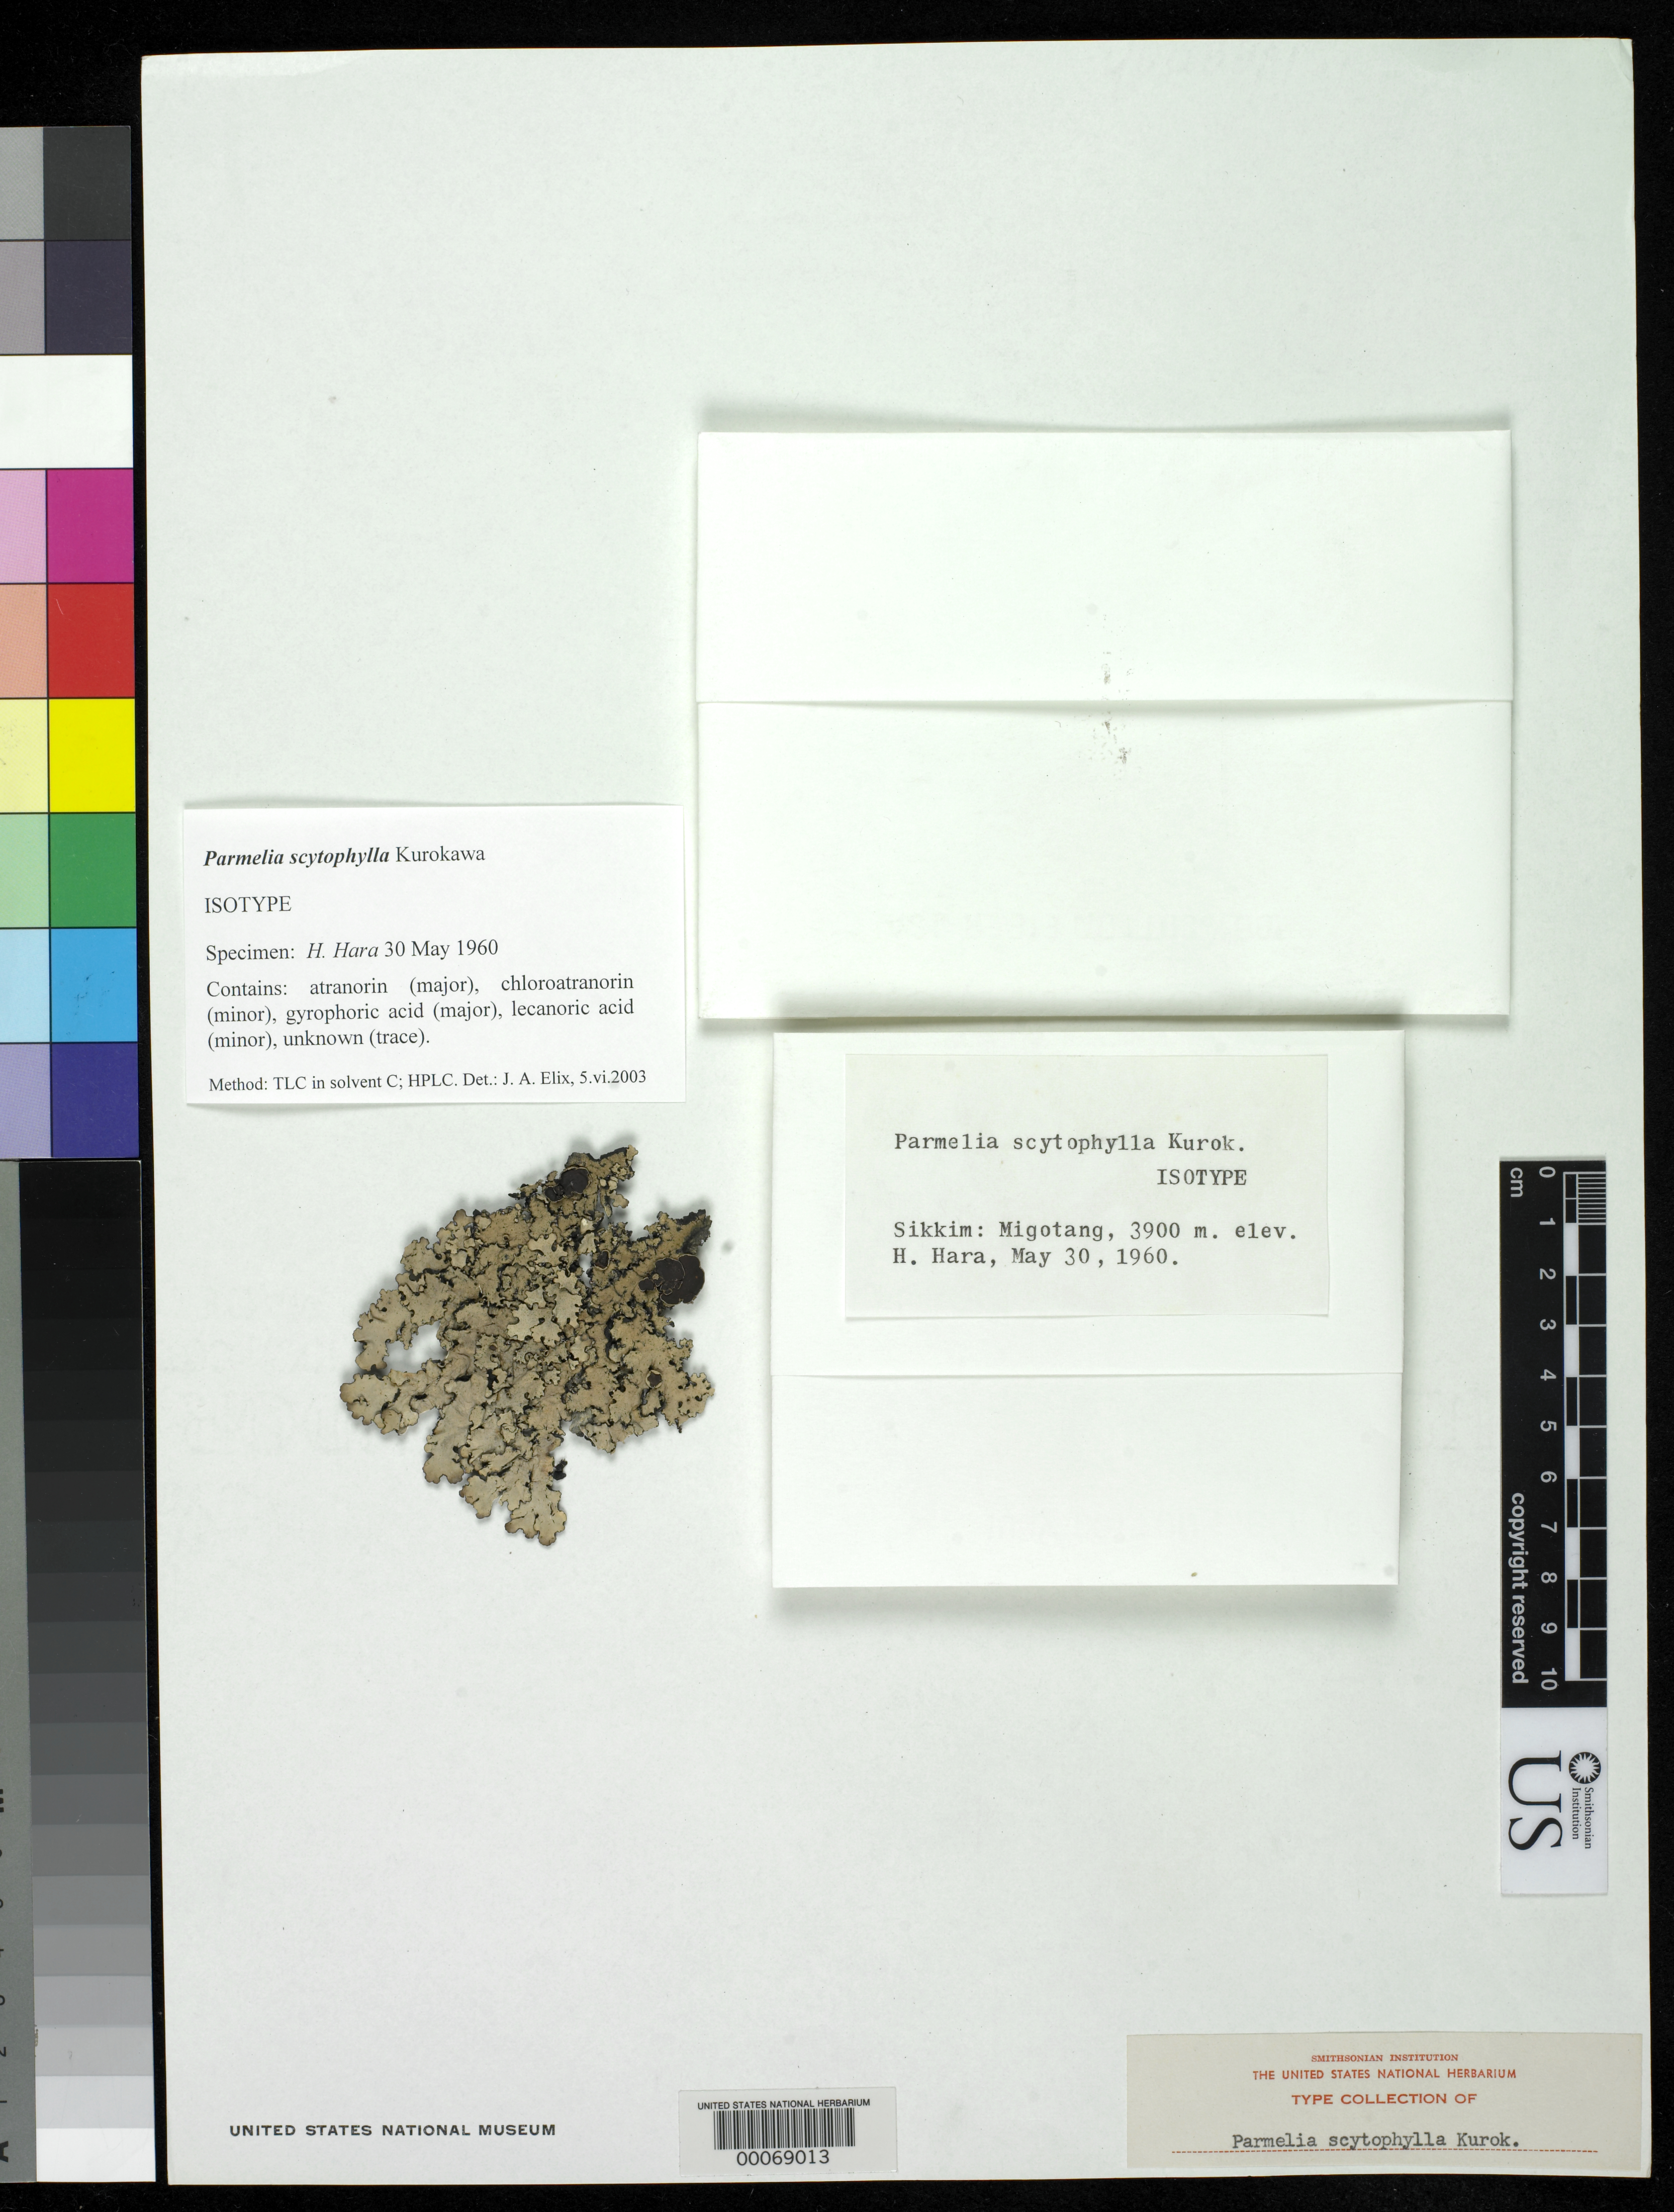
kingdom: Fungi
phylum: Ascomycota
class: Lecanoromycetes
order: Lecanorales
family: Parmeliaceae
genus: Parmelia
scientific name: Parmelia scytophylla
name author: Kurok. in Hale & Kurok.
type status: Isotype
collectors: H. Hara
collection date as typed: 30 May 1960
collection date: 1960-05-30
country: India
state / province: Sikkim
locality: Migotang.